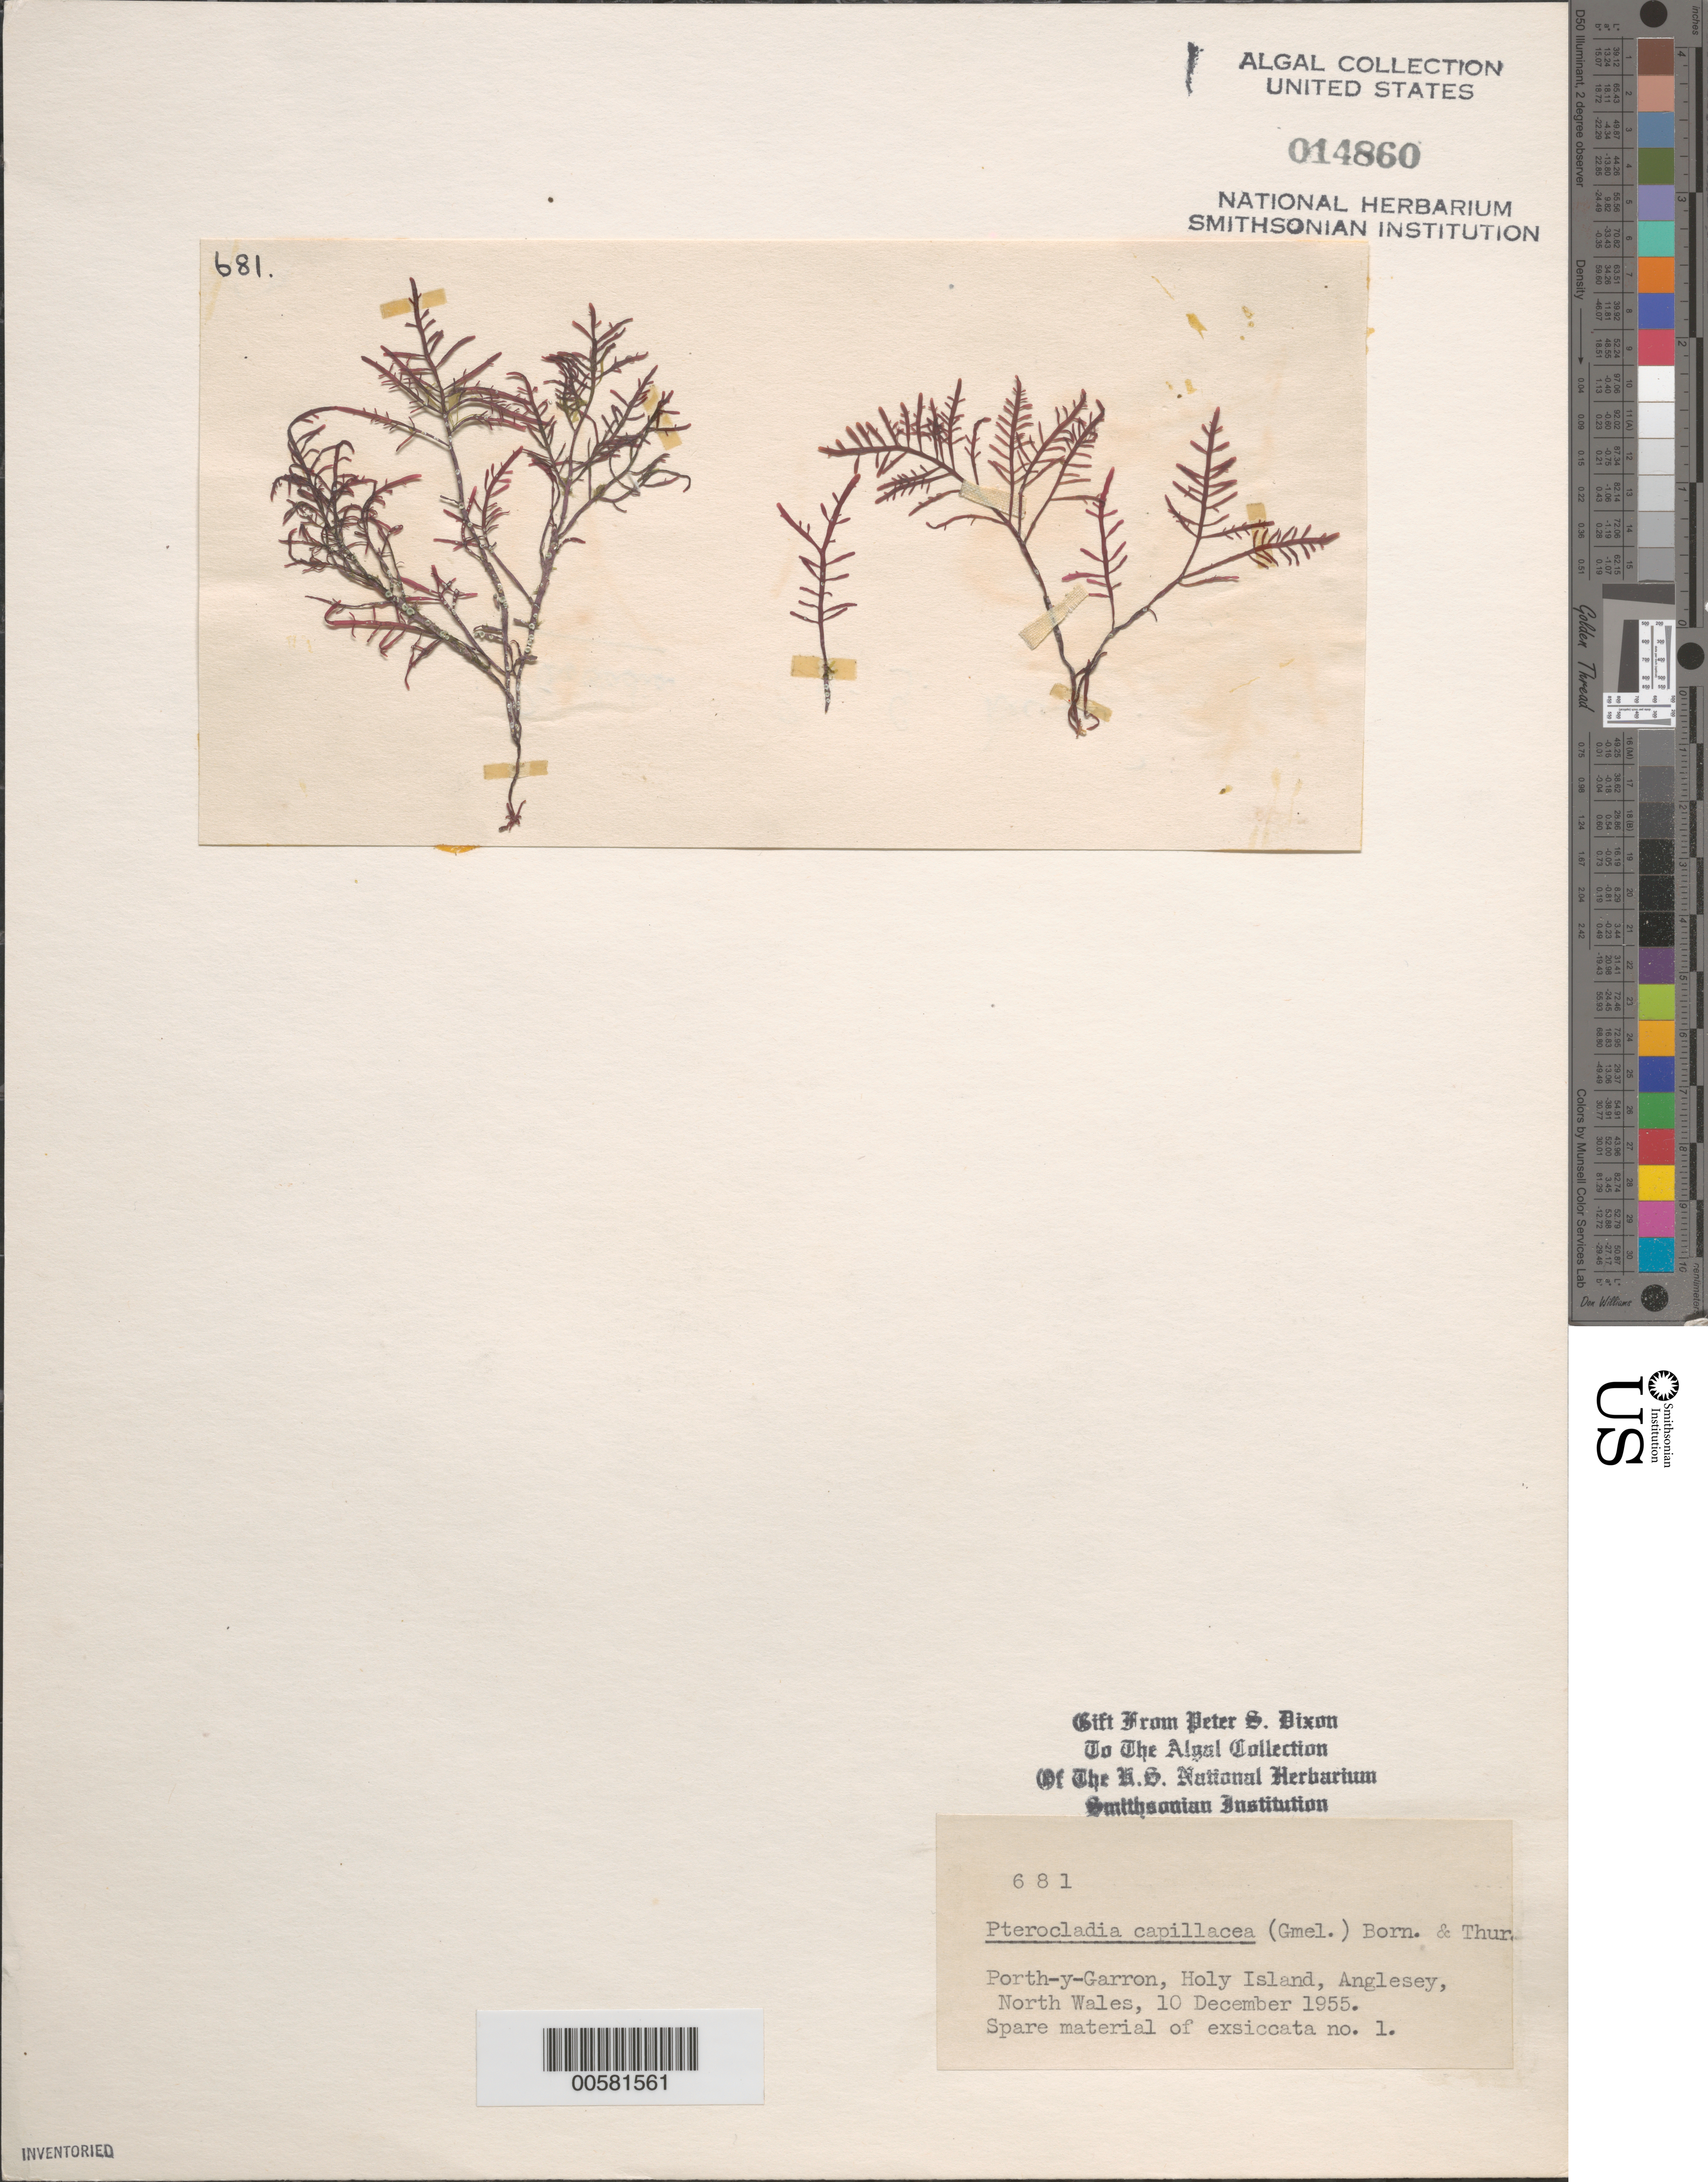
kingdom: Plantae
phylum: Rhodophyta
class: Florideophyceae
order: Gelidiales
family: Pterocladiaceae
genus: Pterocladiella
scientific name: Pterocladiella capillacea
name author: (S.G. Gmel.) Santelices & Hommers.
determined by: Algae name updating Project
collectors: P. S. Dixon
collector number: PSD 681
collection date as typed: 10 Nov 1955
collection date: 1955-11-10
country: United Kingdom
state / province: Wales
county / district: Gwynedd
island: Anglesey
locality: Porth-y-garron, Holy Island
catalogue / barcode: US 14860